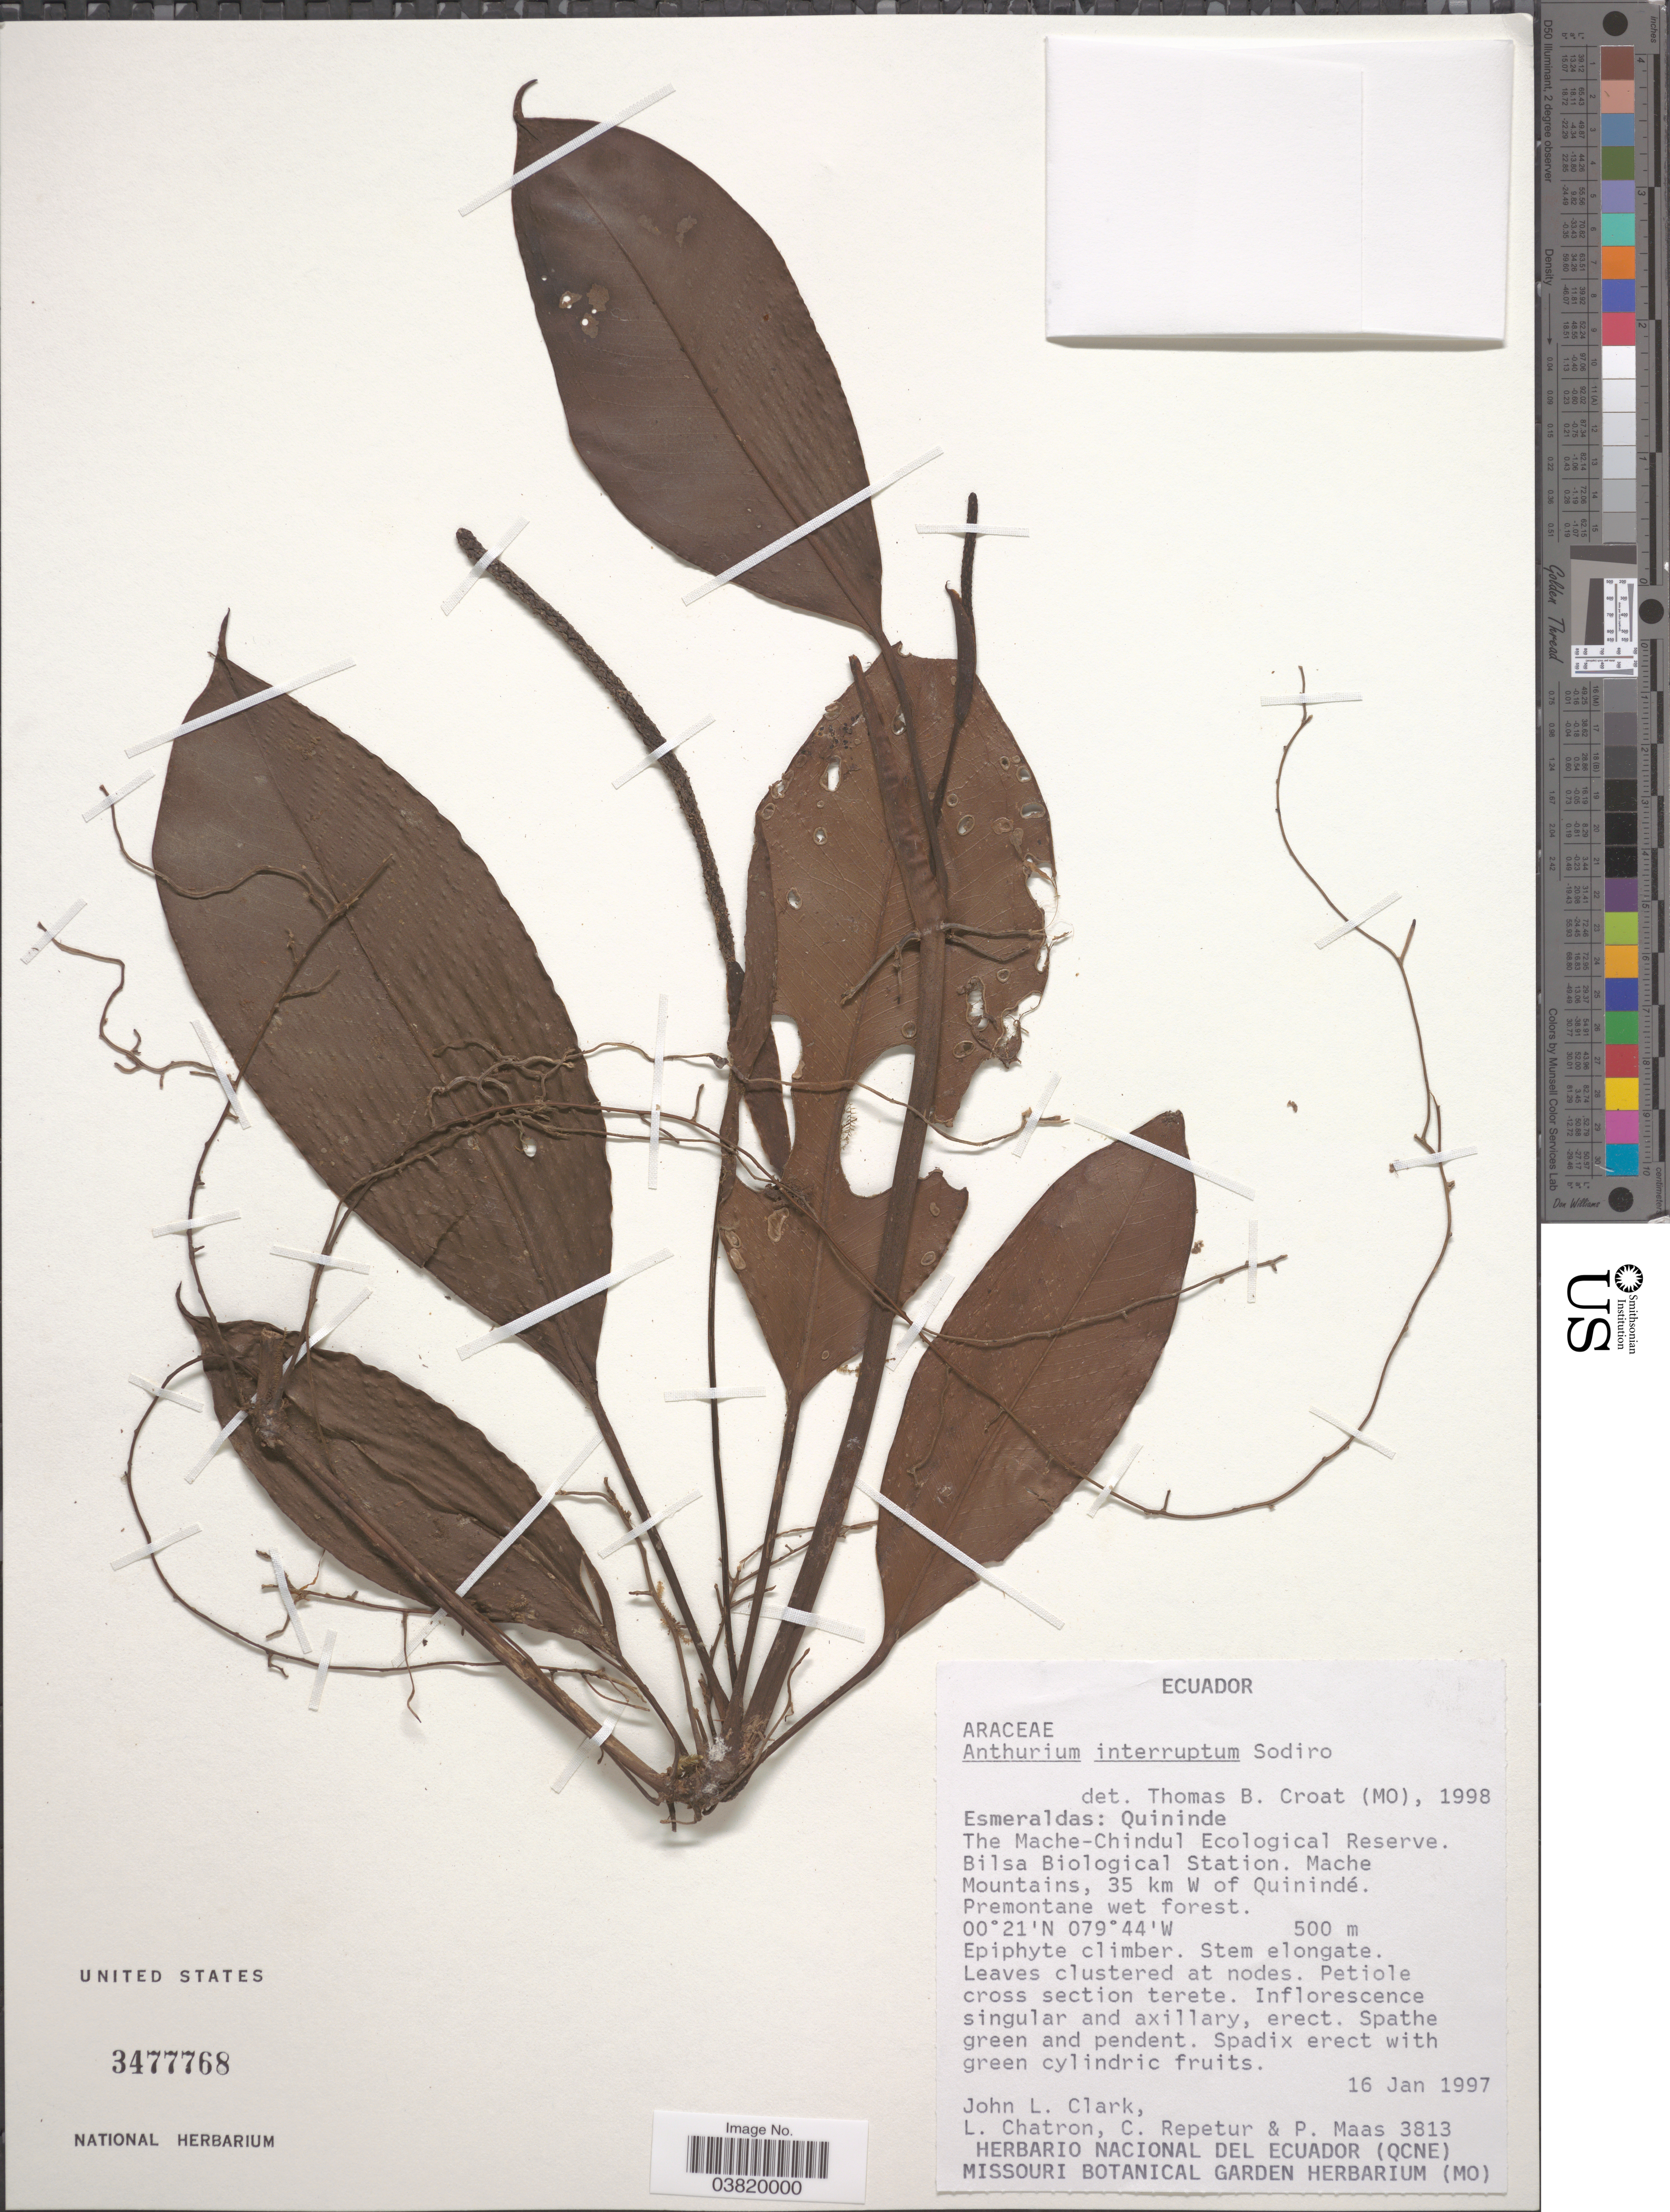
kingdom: Plantae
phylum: Tracheophyta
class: Liliopsida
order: Alismatales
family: Araceae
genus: Anthurium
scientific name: Anthurium interruptum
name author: Sodiro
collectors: J. L. Clark, L. Chatron, C. Repetur & P. Maas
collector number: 3813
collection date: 1997-01-16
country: Ecuador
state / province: Esmeraldas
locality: Quininde. The Mache-Chindul Ecological Reserve. Bilsa Biological Station. Mache Mountains, 35 km W of Quinindé.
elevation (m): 500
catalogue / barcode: US 3477768